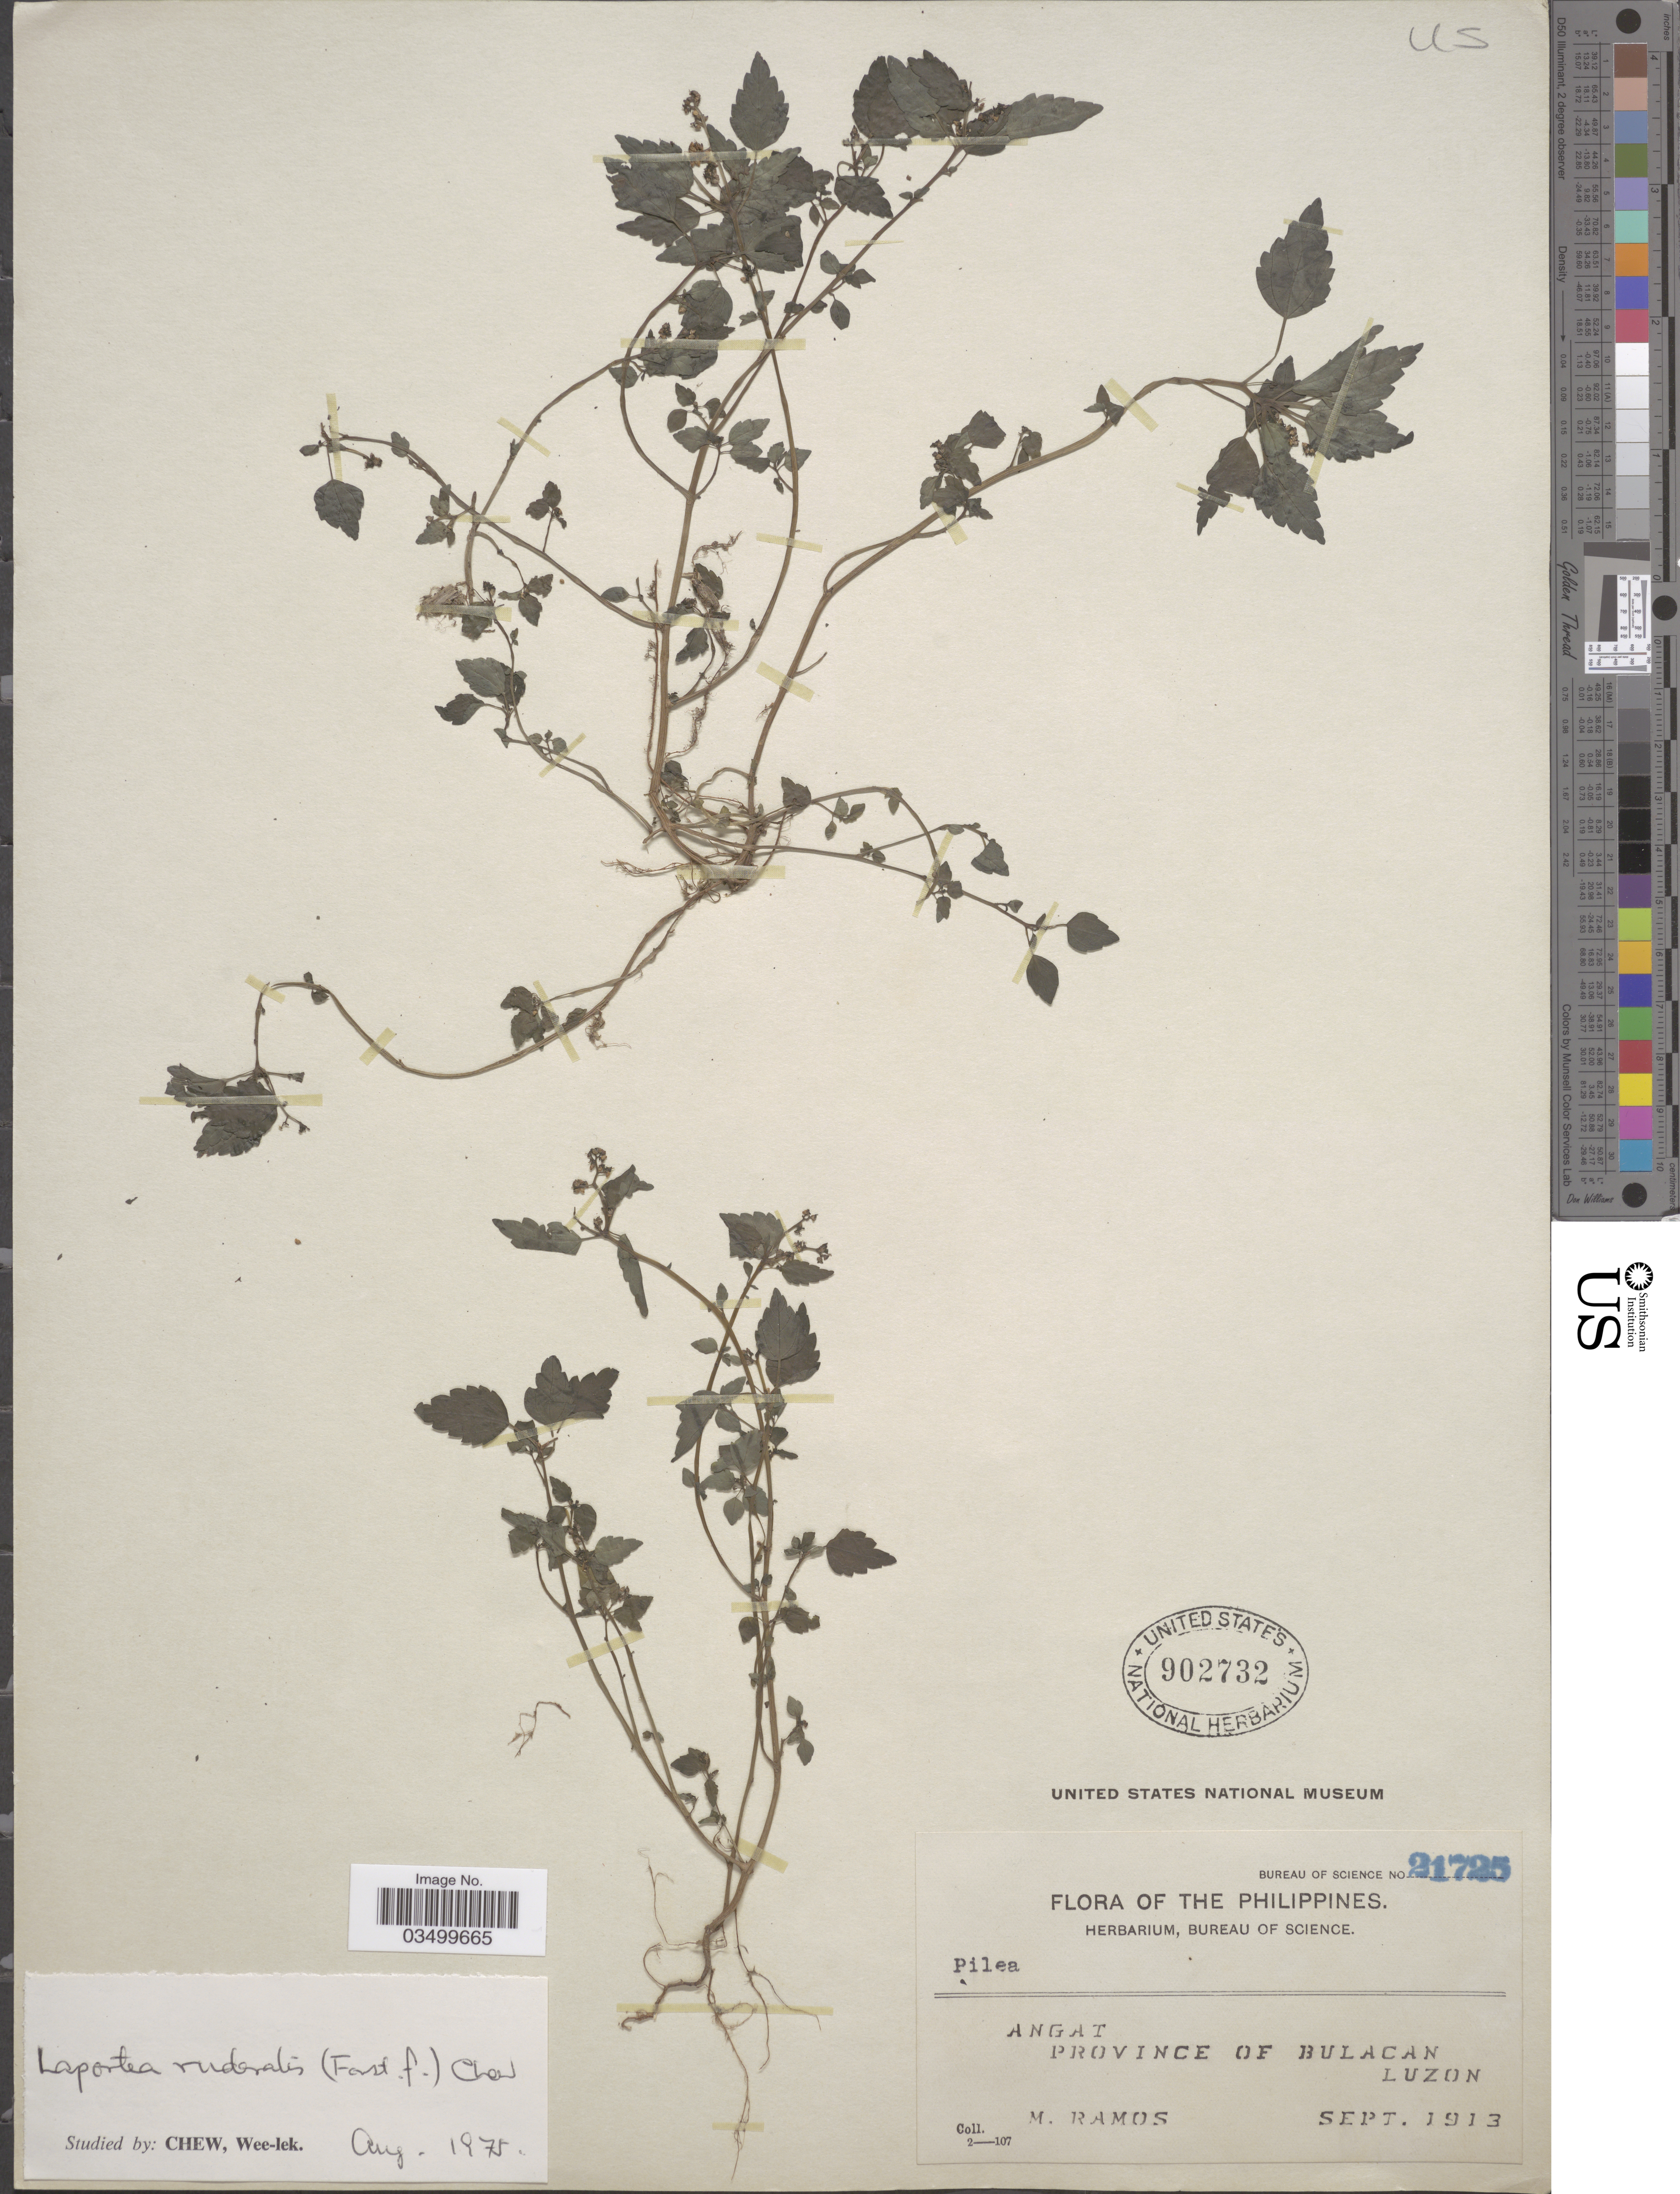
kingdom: Plantae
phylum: Tracheophyta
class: Magnoliopsida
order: Rosales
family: Urticaceae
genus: Laportea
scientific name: Laportea ruderalis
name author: (G. Forst.) Chew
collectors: M. Ramos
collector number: Bureau of Science 21725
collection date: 1913-09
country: Philippines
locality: Angat, Province of Bulacan. Luzon.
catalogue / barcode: US 902732